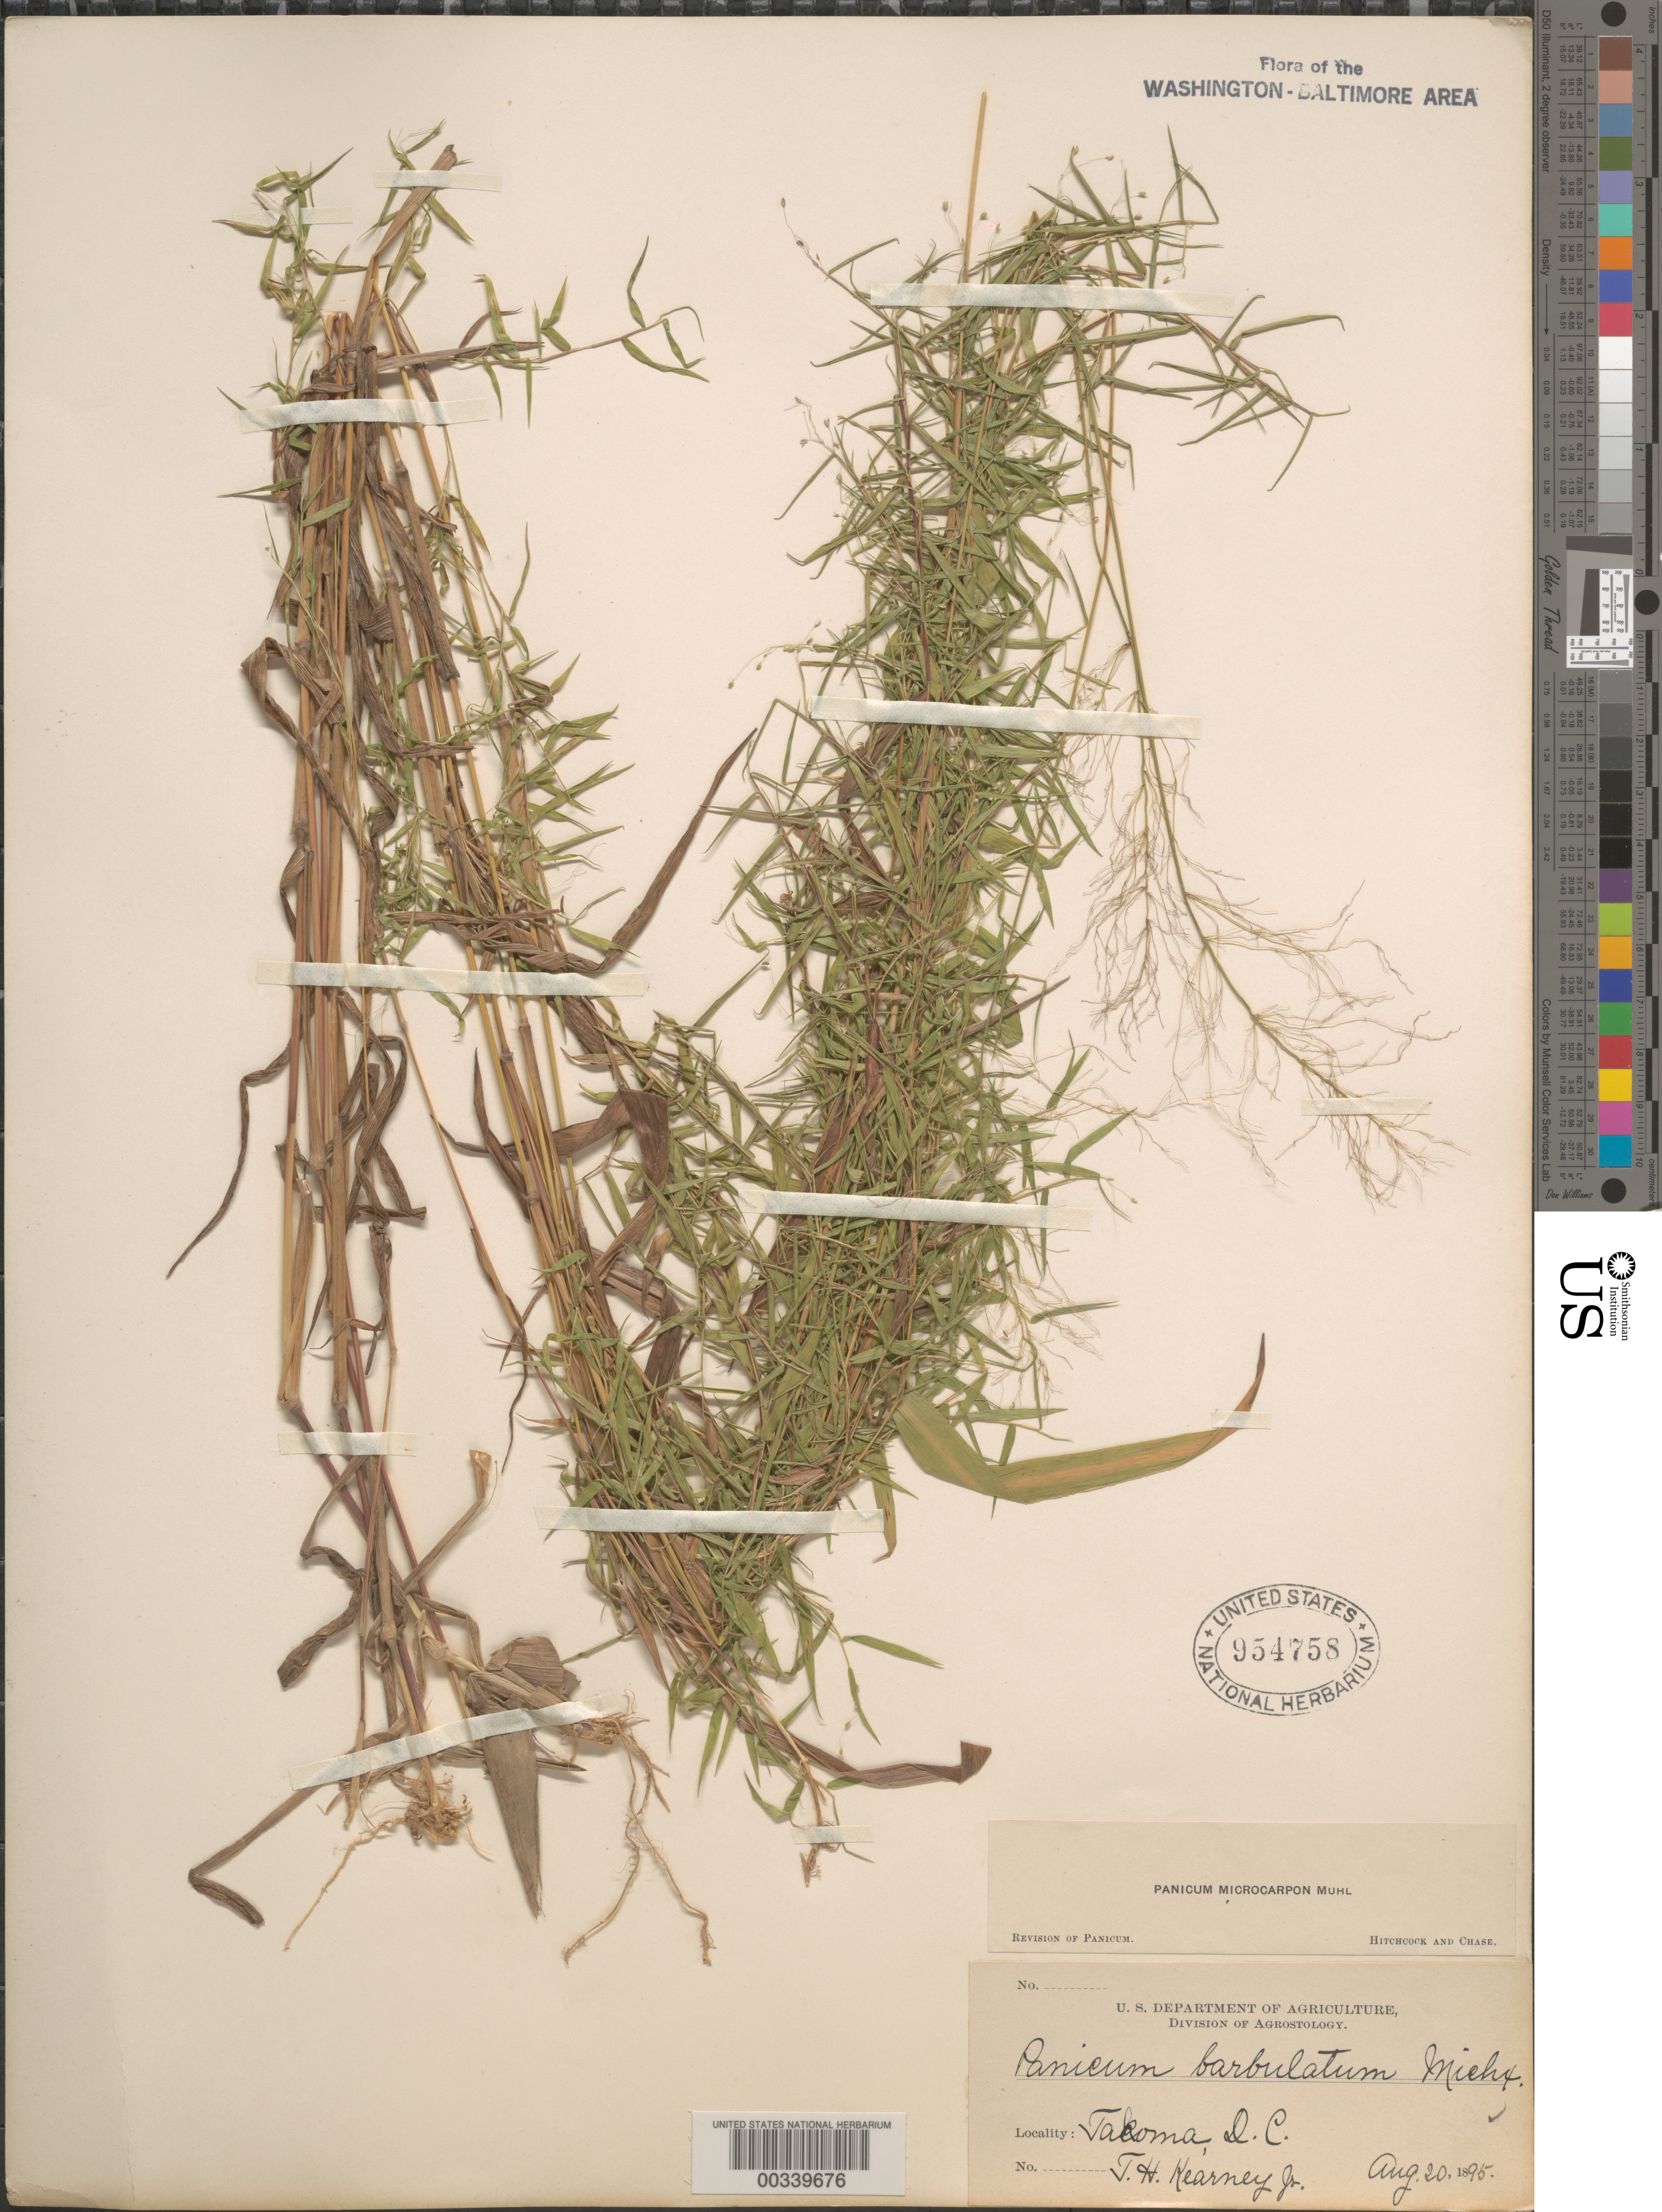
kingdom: Plantae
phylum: Tracheophyta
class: Liliopsida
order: Poales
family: Poaceae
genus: Dichanthelium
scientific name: Dichanthelium dichotomum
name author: (L.) Gould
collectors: T. H. Kearney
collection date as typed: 20 Aug 1895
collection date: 1895-08-20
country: United States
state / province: District of Columbia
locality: Takoma Park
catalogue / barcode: US 954758